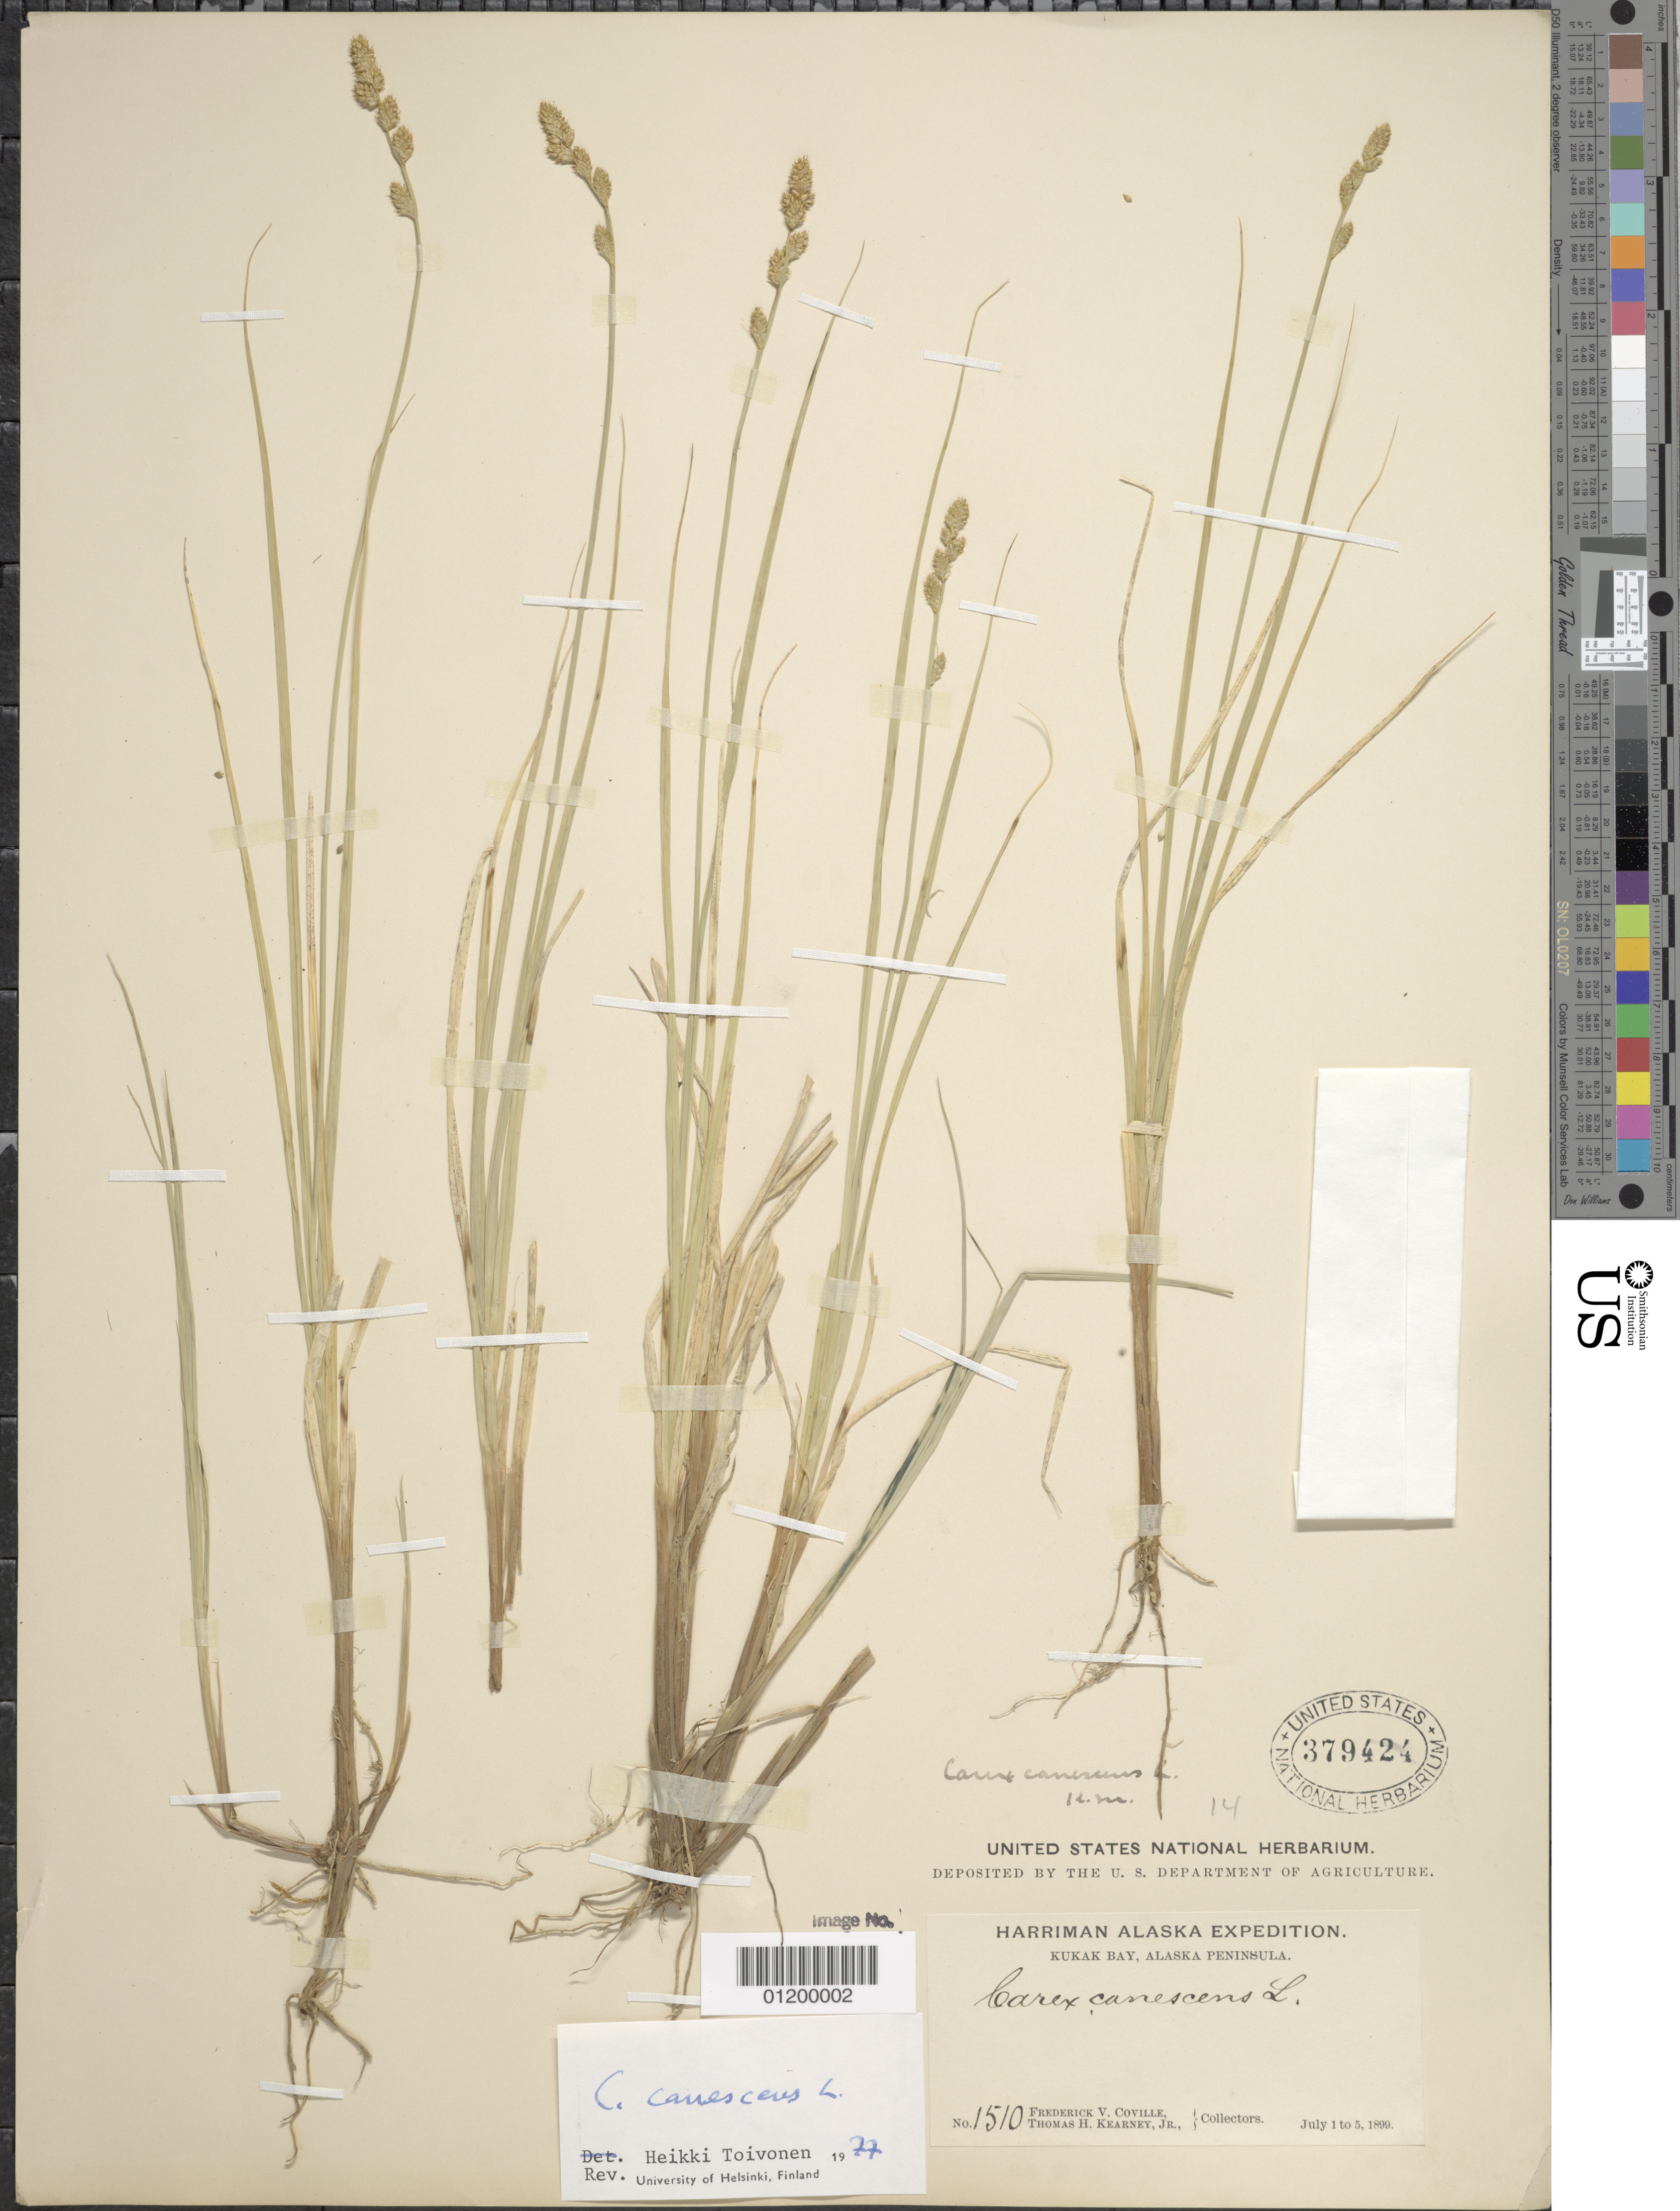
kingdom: Plantae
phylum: Tracheophyta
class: Liliopsida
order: Poales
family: Cyperaceae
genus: Carex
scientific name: Carex canescens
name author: L.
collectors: F. V. Coville & T. H. Kearney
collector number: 1510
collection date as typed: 01 Jul 1899 to 05 Jul 1899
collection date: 1899-07-01/1899-07-05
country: United States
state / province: Alaska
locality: Kukak Bay, Alaska Peninsula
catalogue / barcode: US 379424